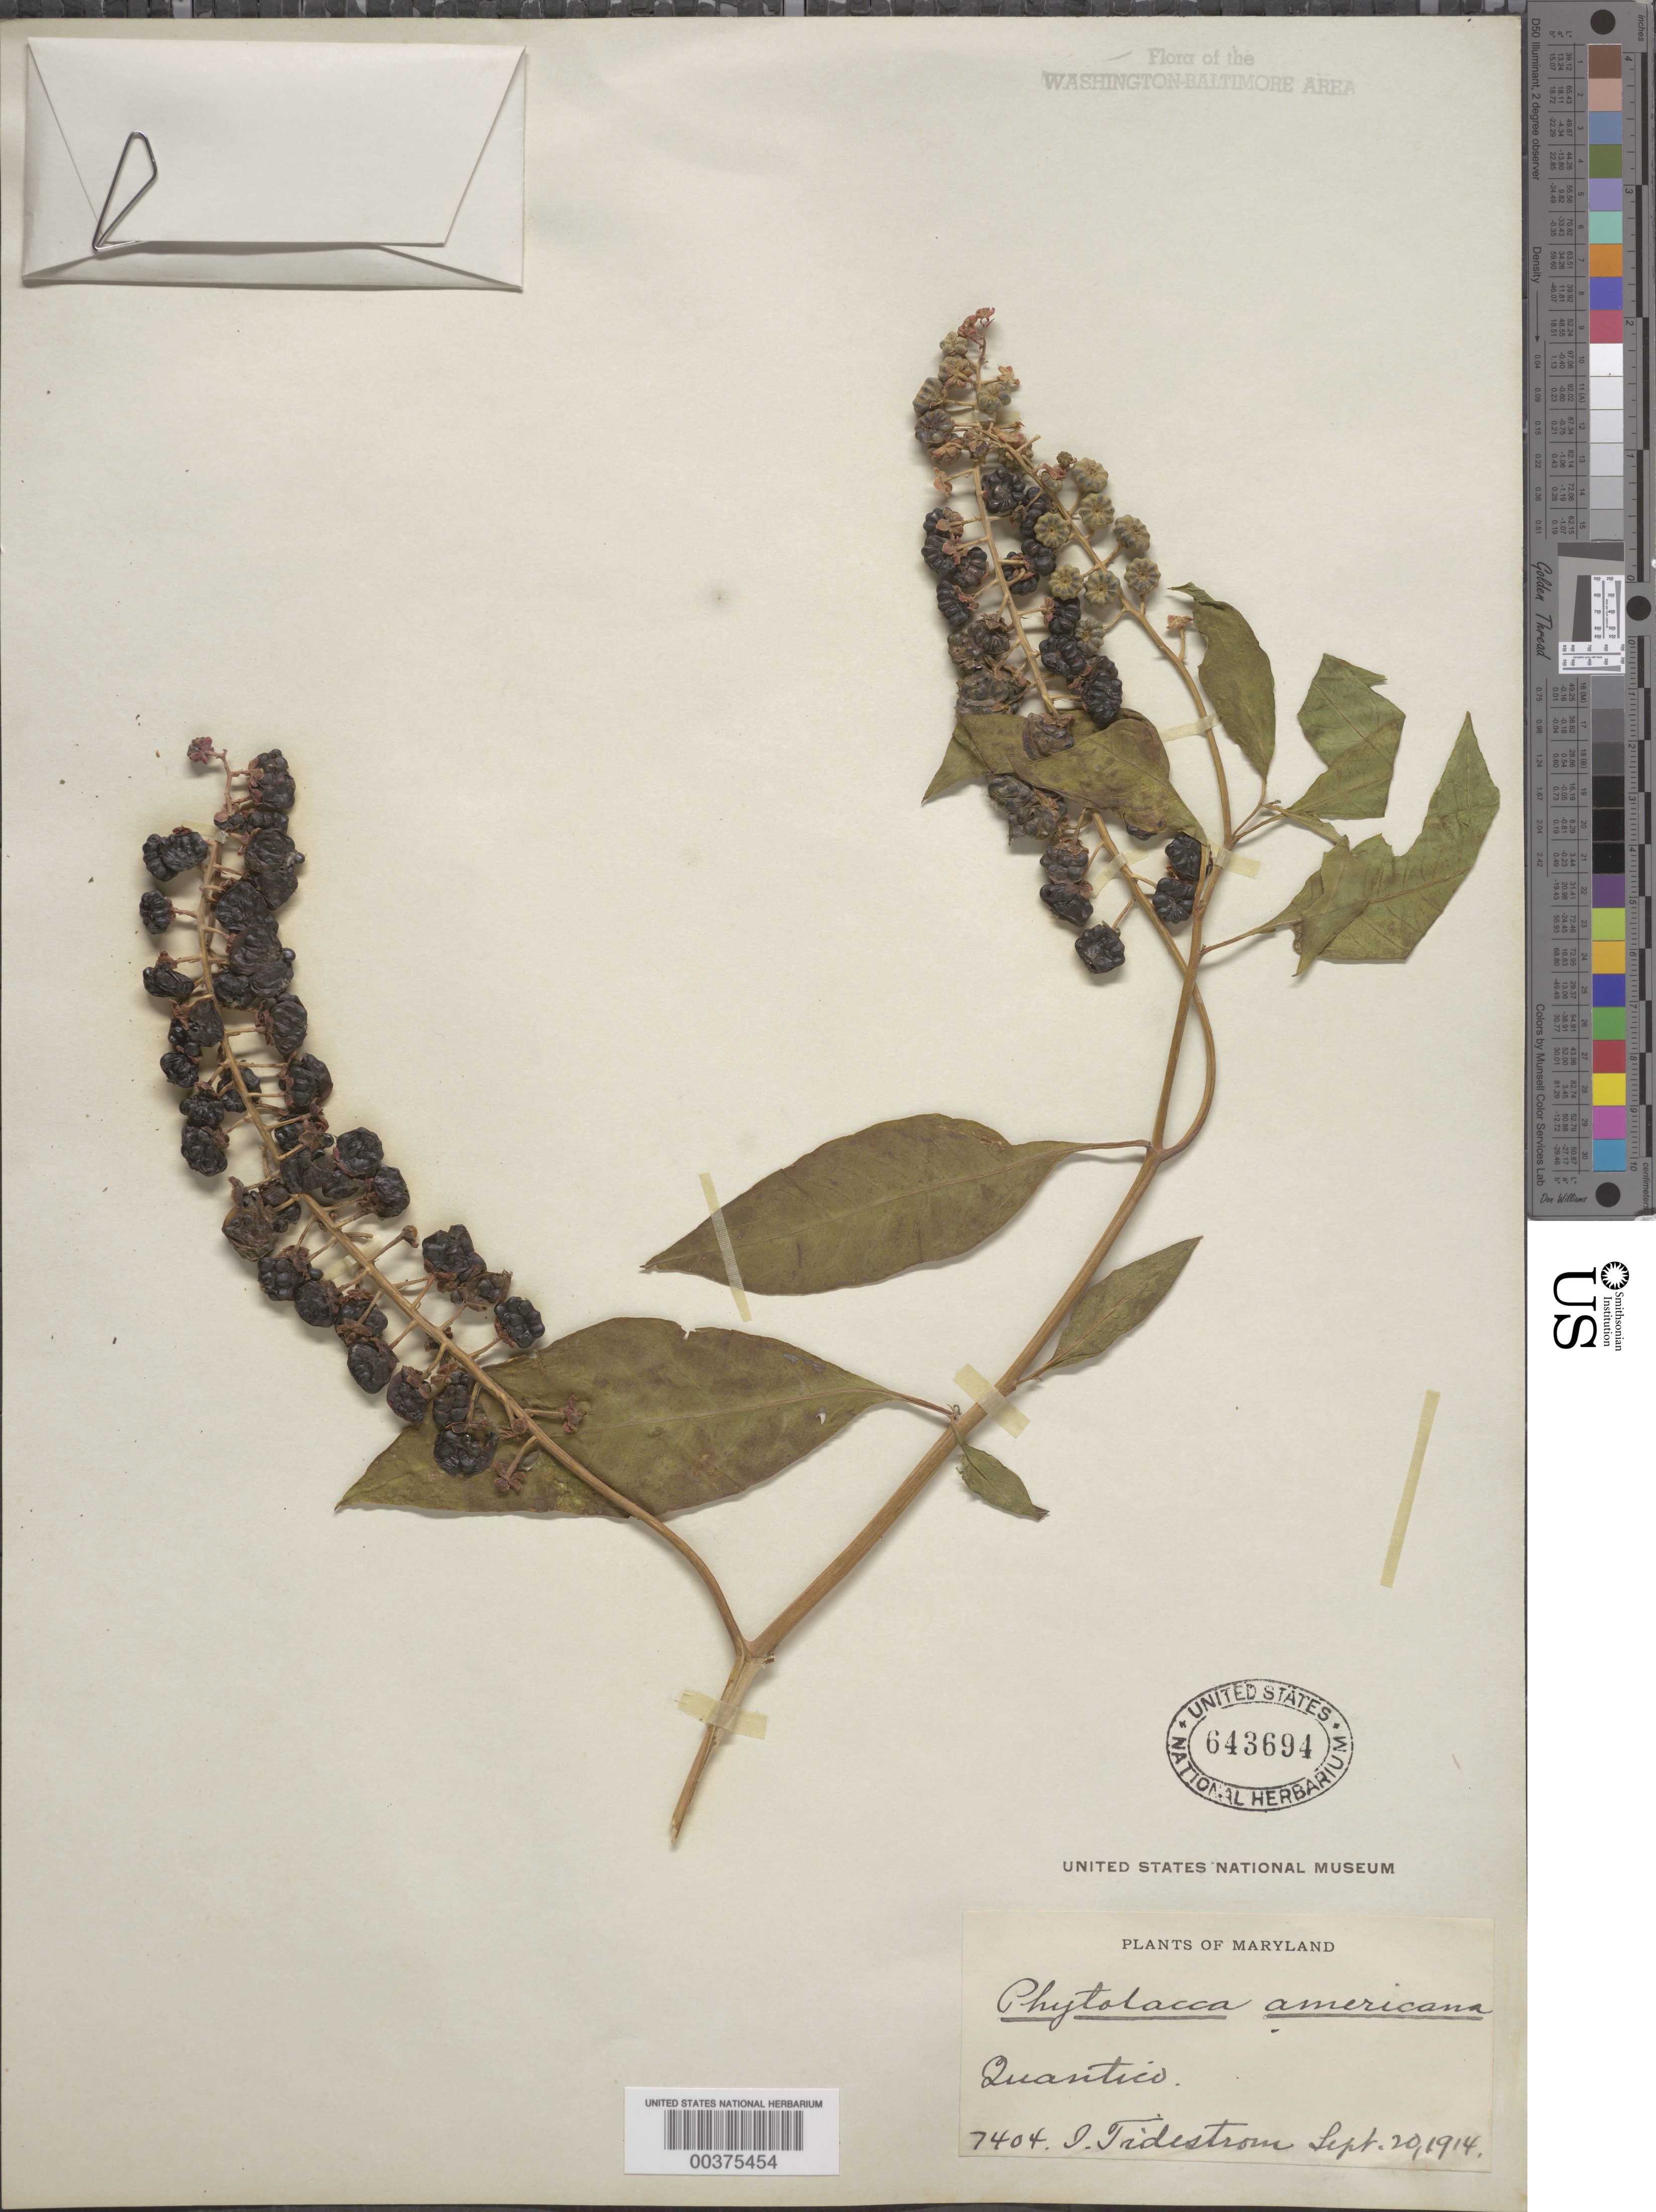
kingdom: Plantae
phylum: Tracheophyta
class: Magnoliopsida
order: Caryophyllales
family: Phytolaccaceae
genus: Phytolacca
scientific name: Phytolacca americana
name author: L.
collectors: I. F. Tidestrom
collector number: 7404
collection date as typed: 20 Sep 1914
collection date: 1914-09-20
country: United States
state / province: Virginia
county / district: Prince William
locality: Quantico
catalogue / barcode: US 643694